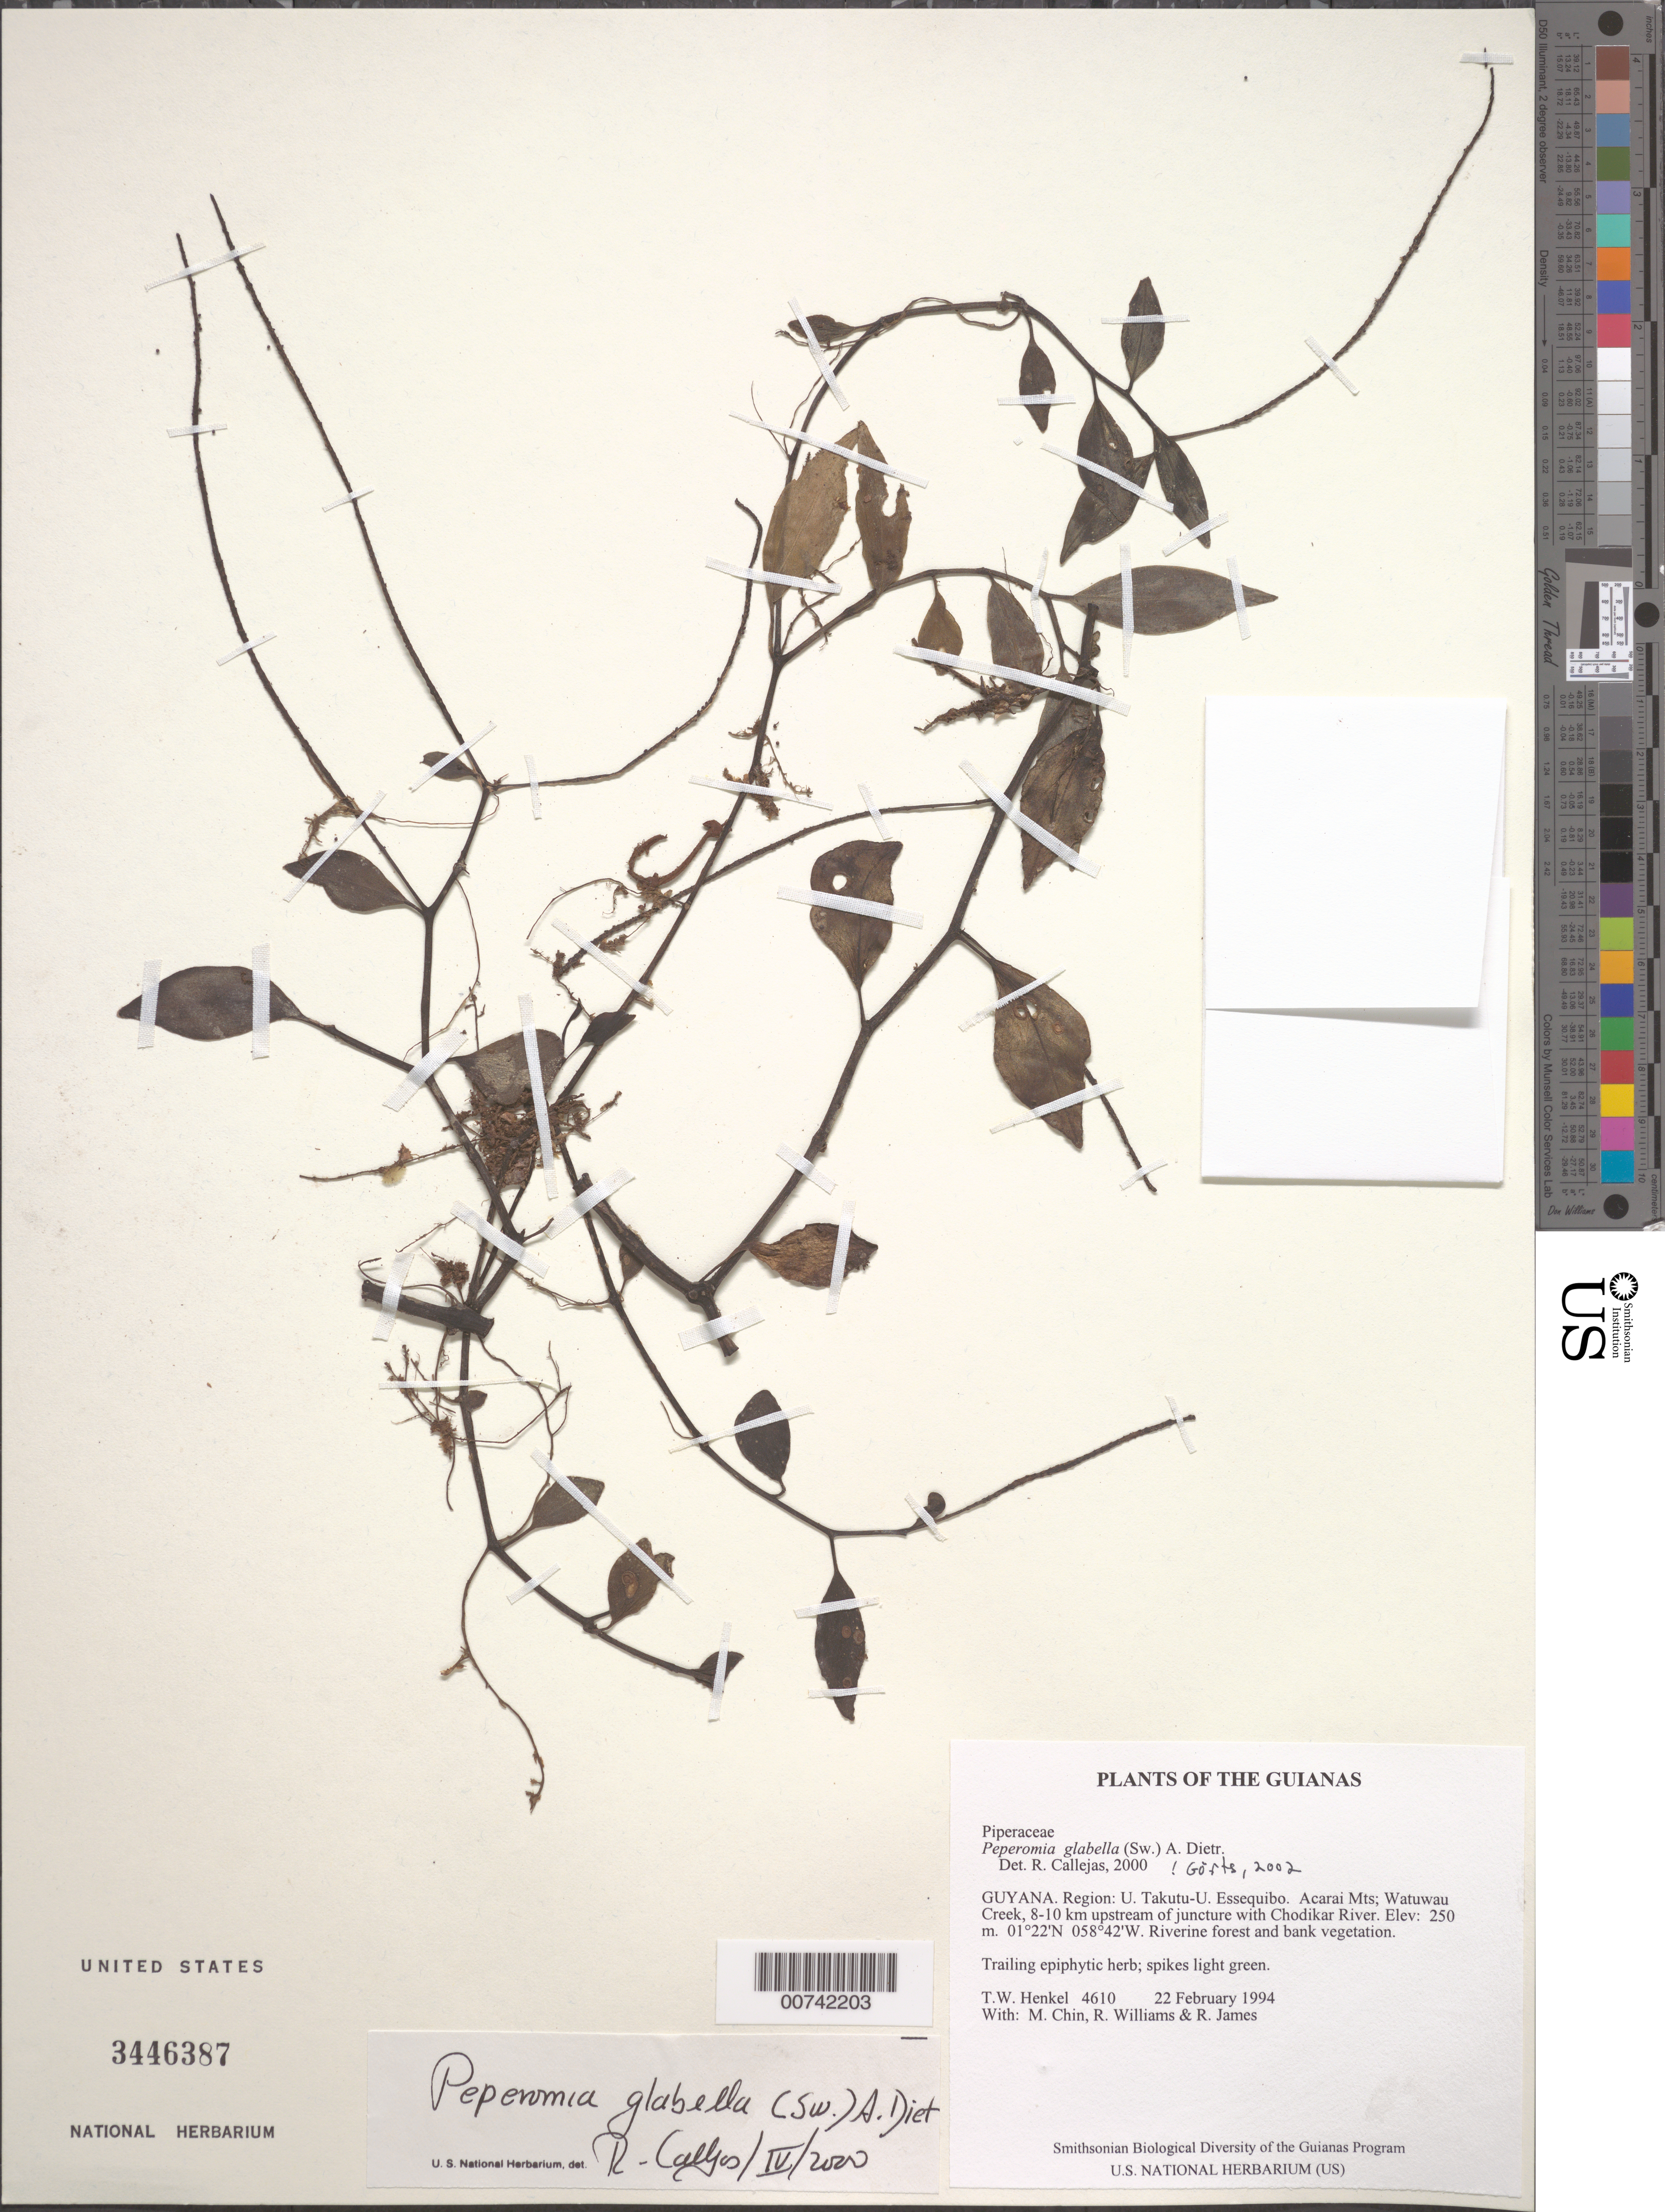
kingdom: Plantae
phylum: Tracheophyta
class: Magnoliopsida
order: Piperales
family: Piperaceae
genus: Peperomia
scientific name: Peperomia glabella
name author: (Sw.) A. Dietr.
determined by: Mathieu, Guido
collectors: T. Henkel, M. Chin, R. Williams & R. James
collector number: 4610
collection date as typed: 22 February 1994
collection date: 1994-02-22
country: Guyana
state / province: U. Takutu-U. Essequibo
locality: Acarai Mts; Watuwau Creek, 8-10 km upstream of juncture with Chodikar River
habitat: Riverine forest and bank vegetation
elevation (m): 250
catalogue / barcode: US 3446387